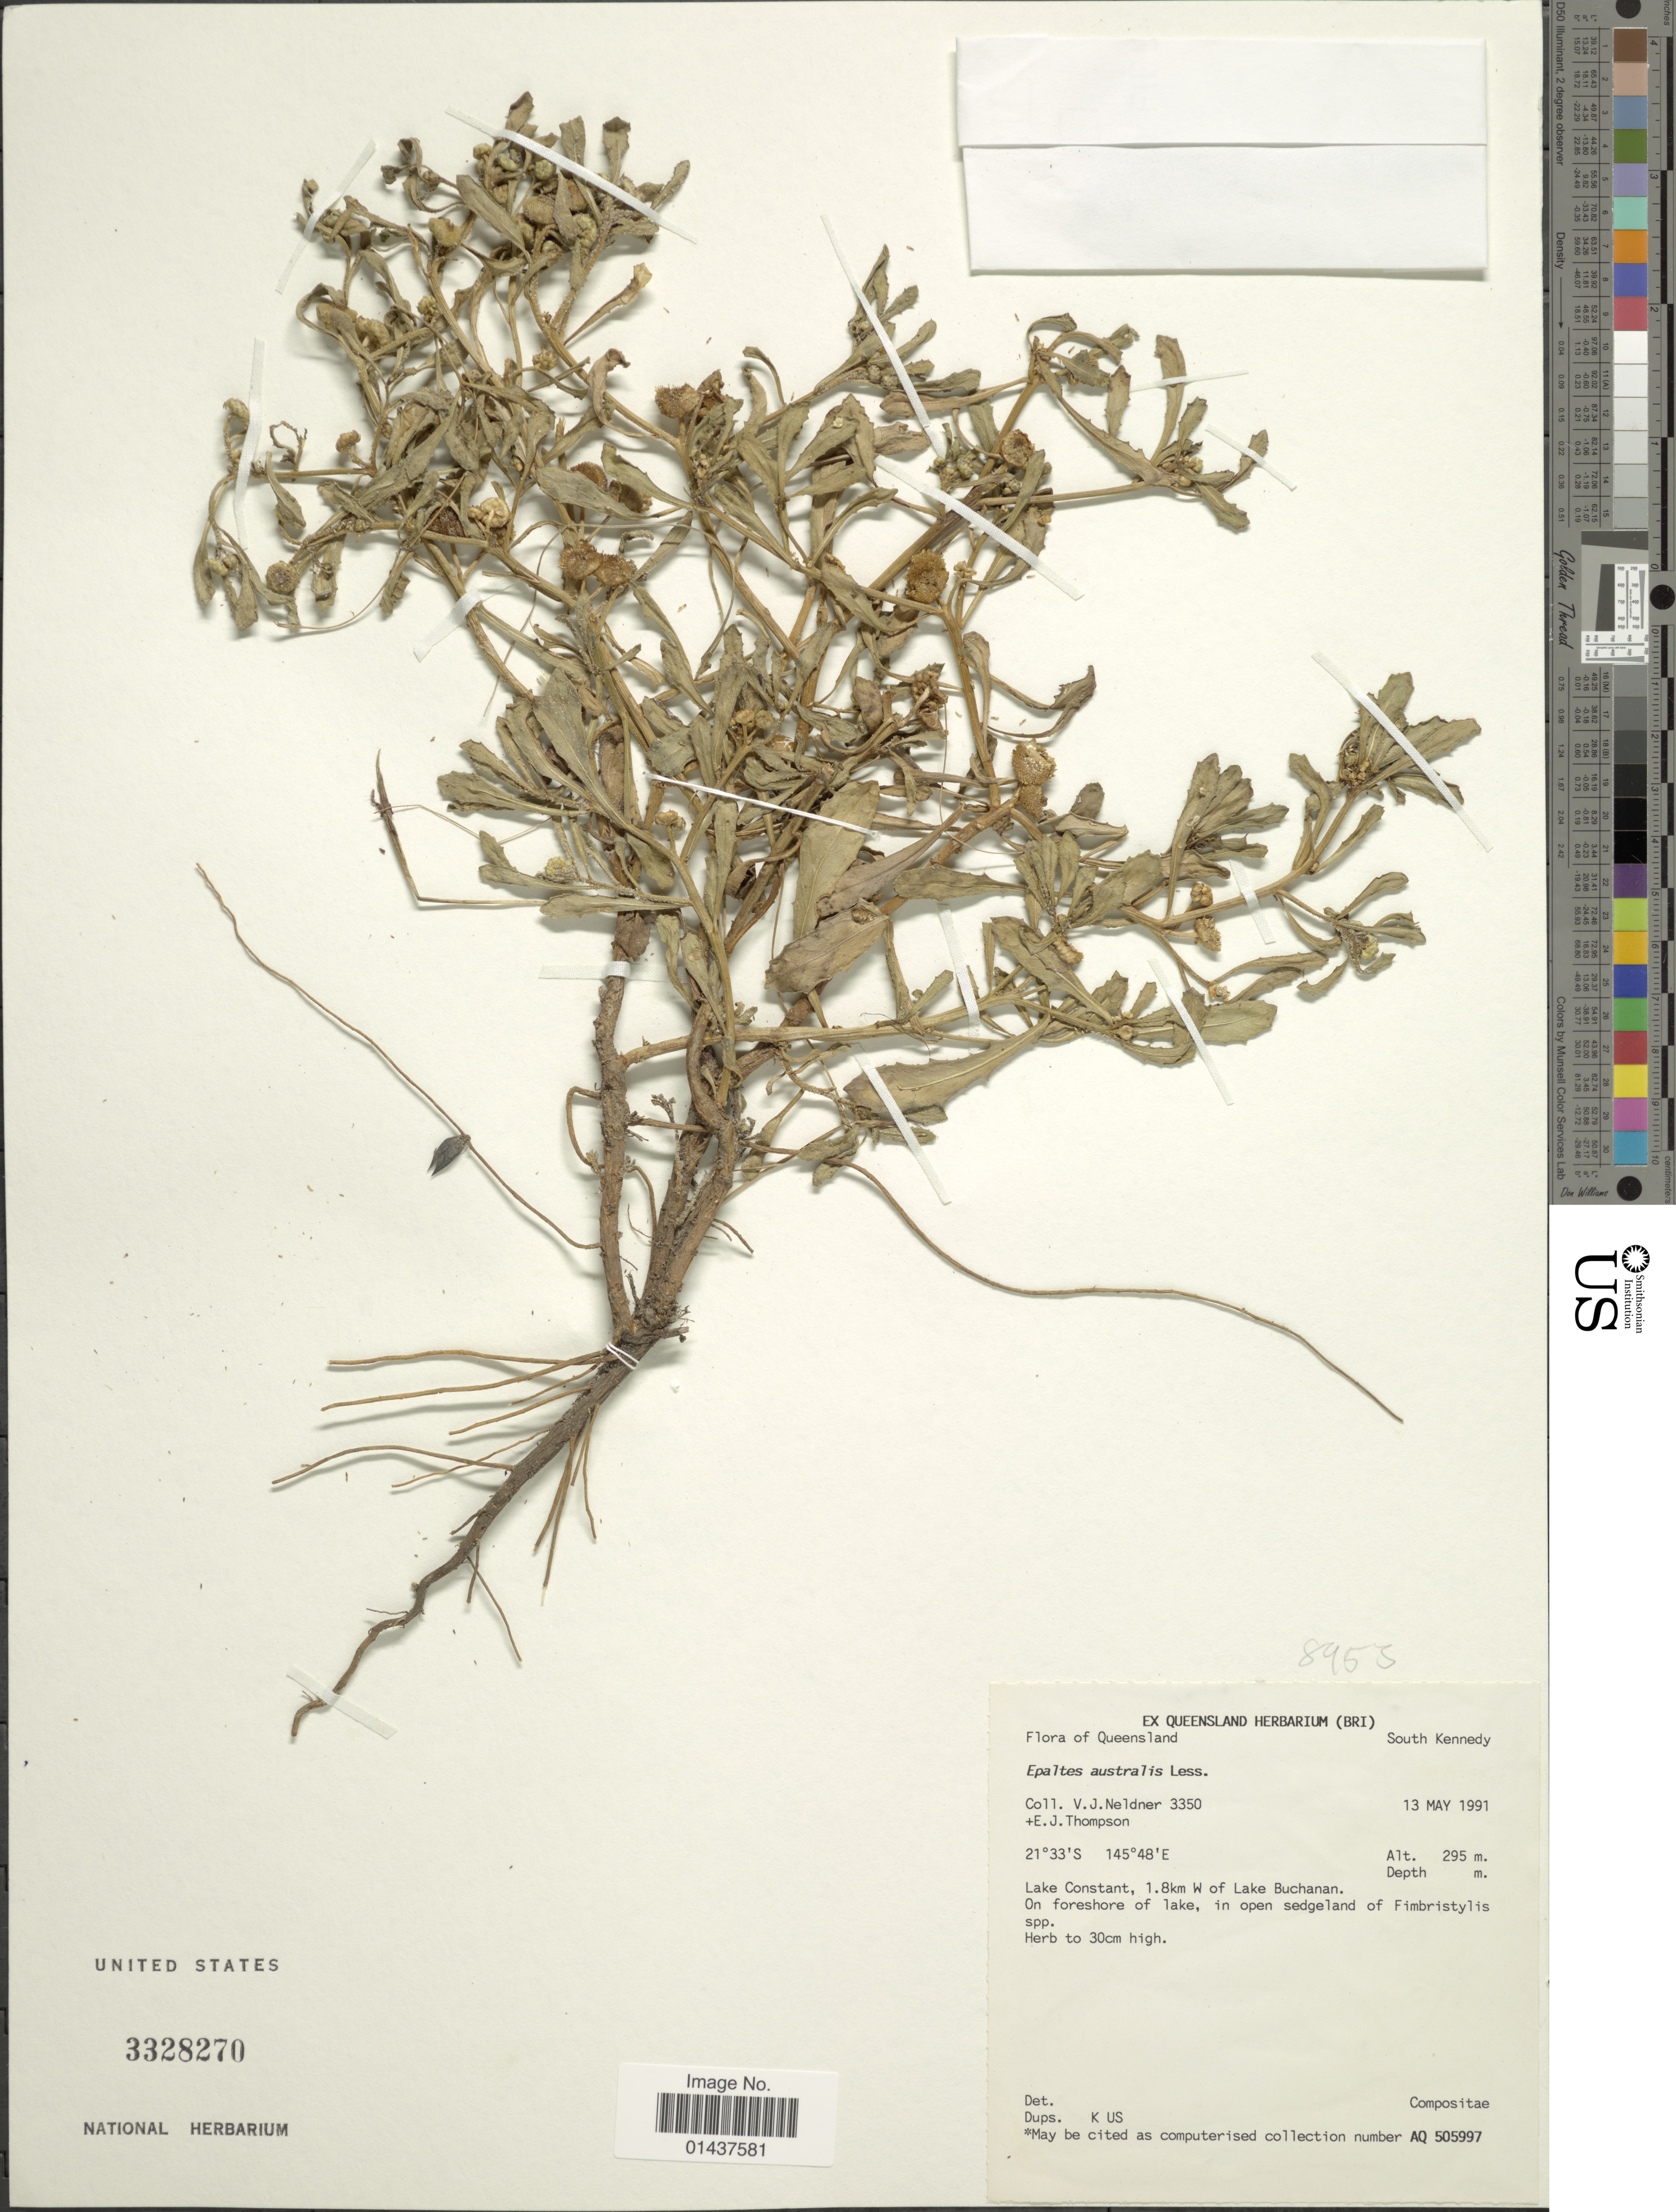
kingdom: Plantae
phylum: Tracheophyta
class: Magnoliopsida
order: Asterales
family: Asteraceae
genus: Epaltes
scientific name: Epaltes australis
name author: Less.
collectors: V. Neldner & E. J. Thompson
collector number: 3350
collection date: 1991-05-13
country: Australia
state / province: Queensland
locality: South Kennedy, Lake Constant, 1.8km W of Lake Buchanan, On foreshore of lake, in open sedgeland of Fimbristylis spp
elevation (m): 295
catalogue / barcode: US 3328270